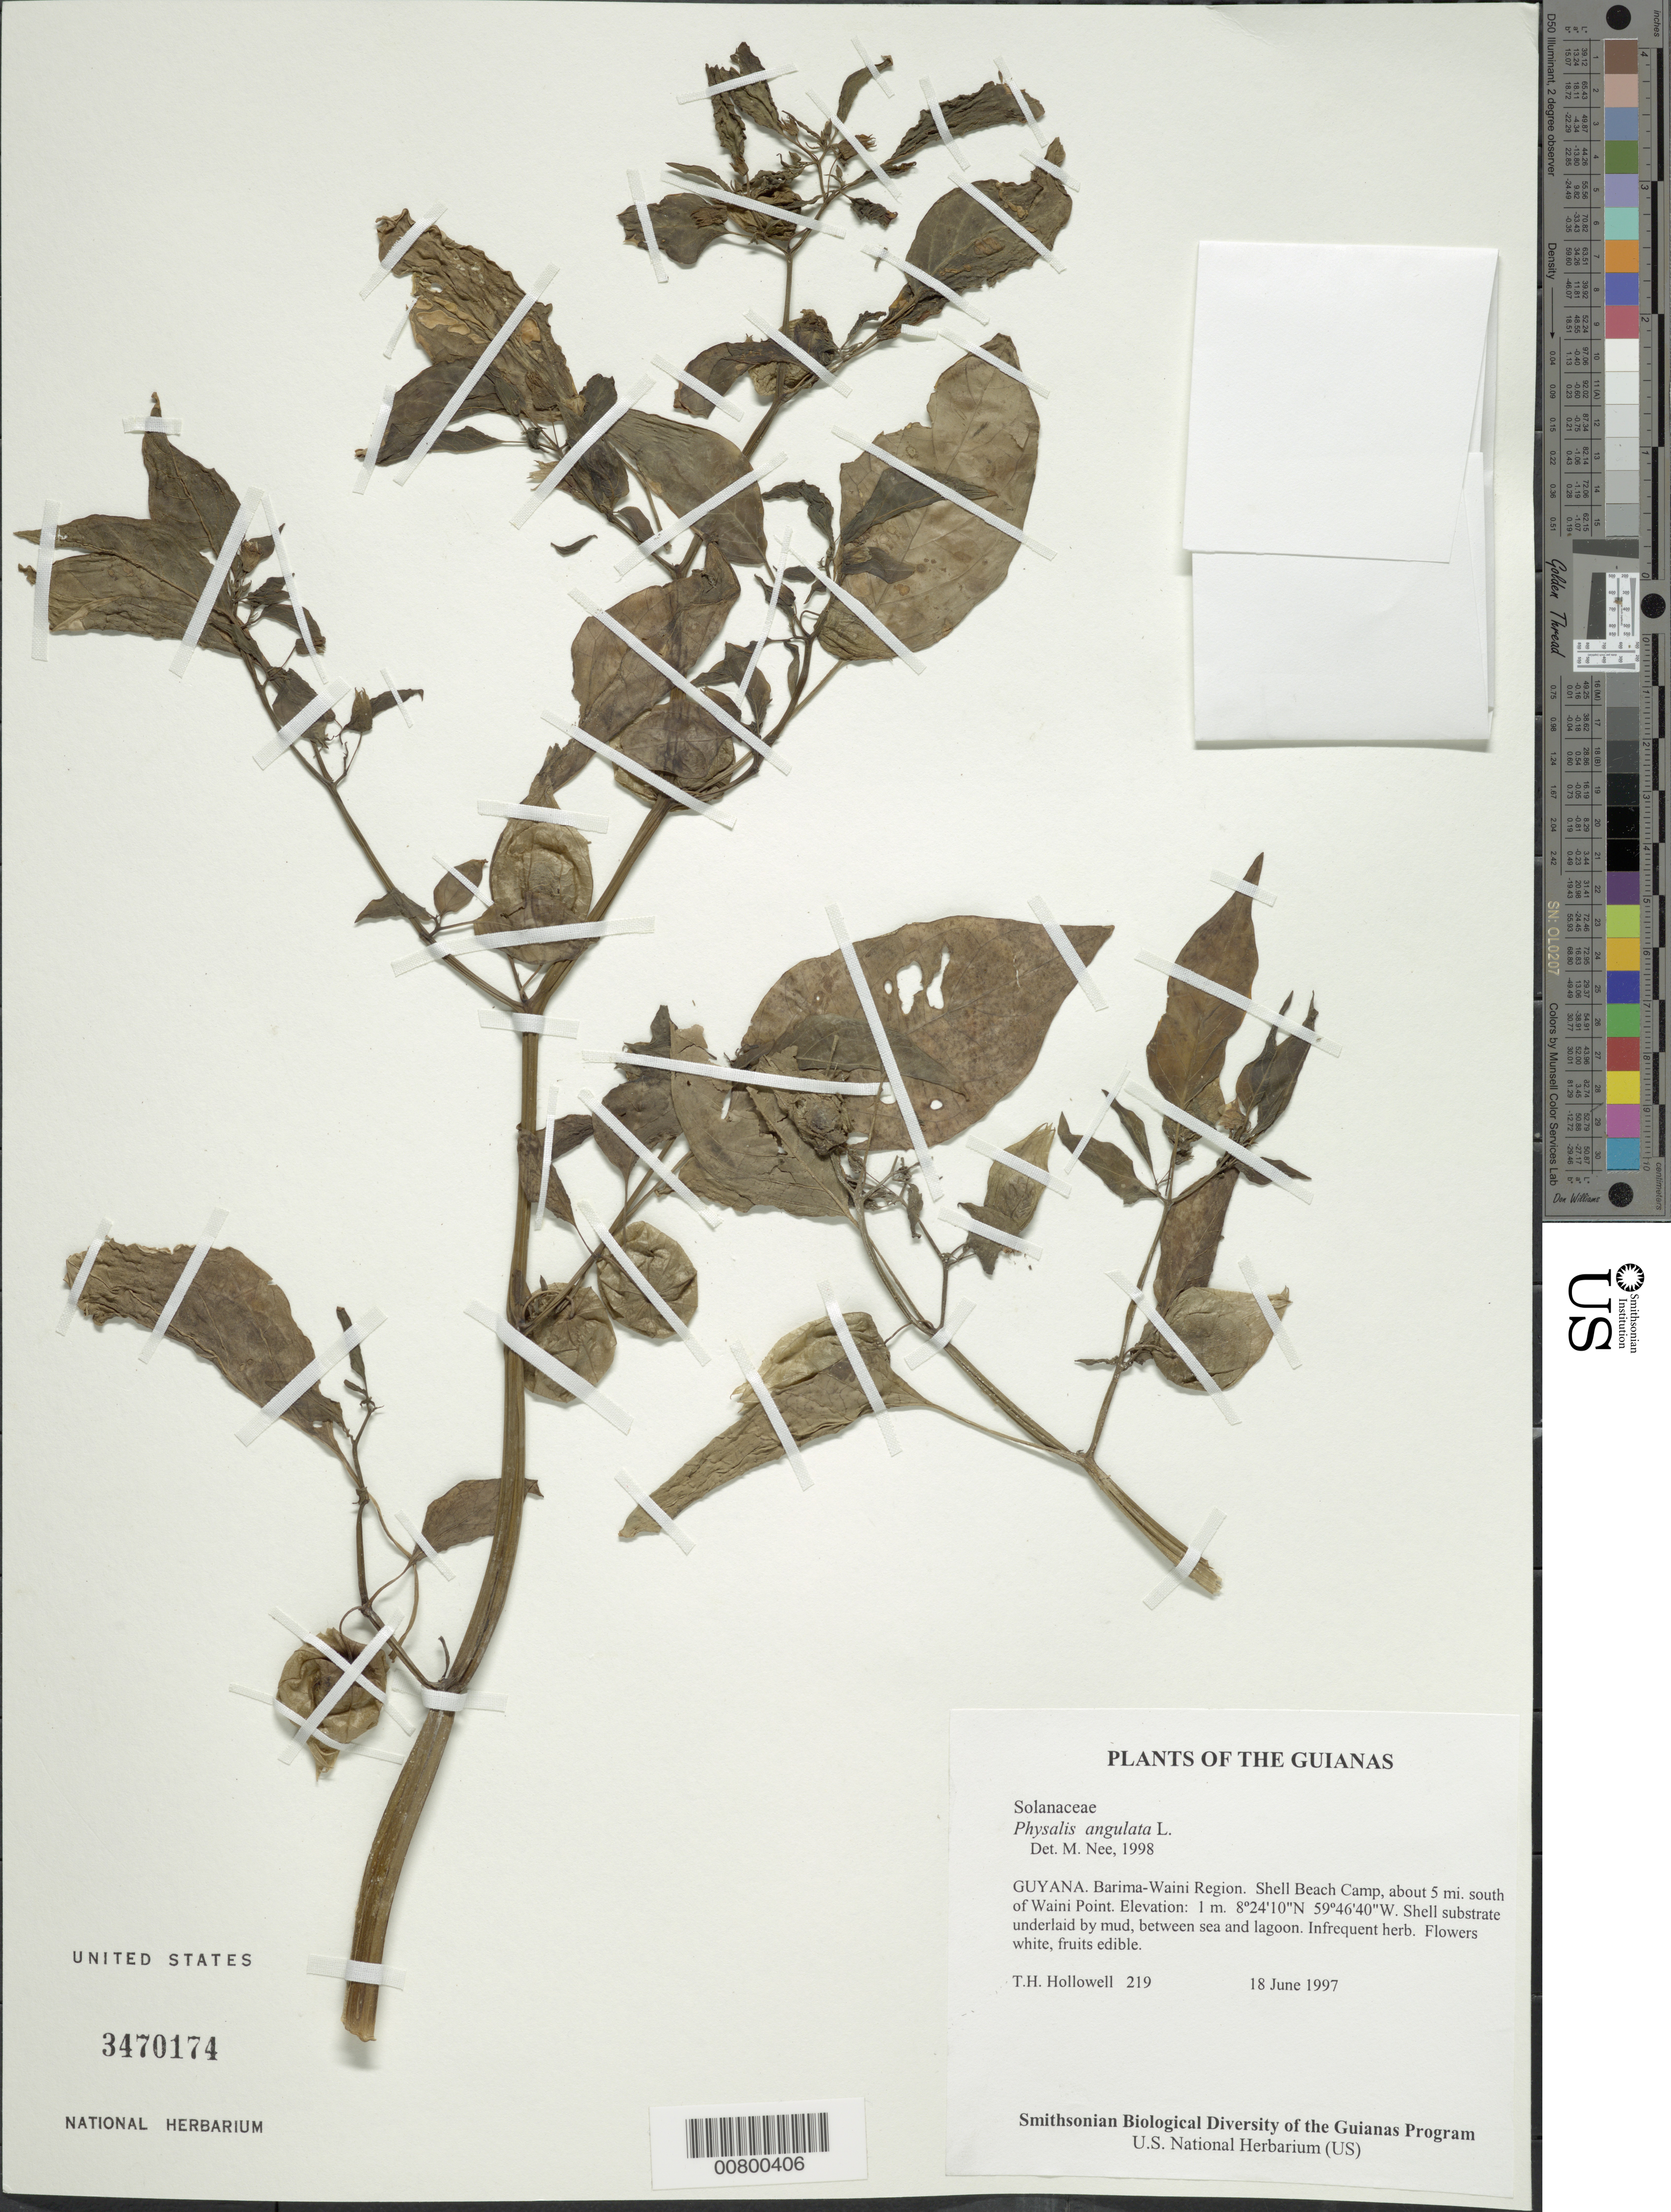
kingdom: Plantae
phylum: Tracheophyta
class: Magnoliopsida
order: Solanales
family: Solanaceae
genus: Physalis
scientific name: Physalis angulata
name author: L.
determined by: Nee, Michael H.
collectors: T. Hollowell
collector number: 219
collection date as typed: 18 June 1997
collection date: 1997-06-18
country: Guyana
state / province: Barima-Waini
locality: Shell Beach Camp, about 5 mi. south of Waini Point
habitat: Shell substrate underlaid by mud, between sea and lagoon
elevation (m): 1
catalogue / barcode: US 3470174